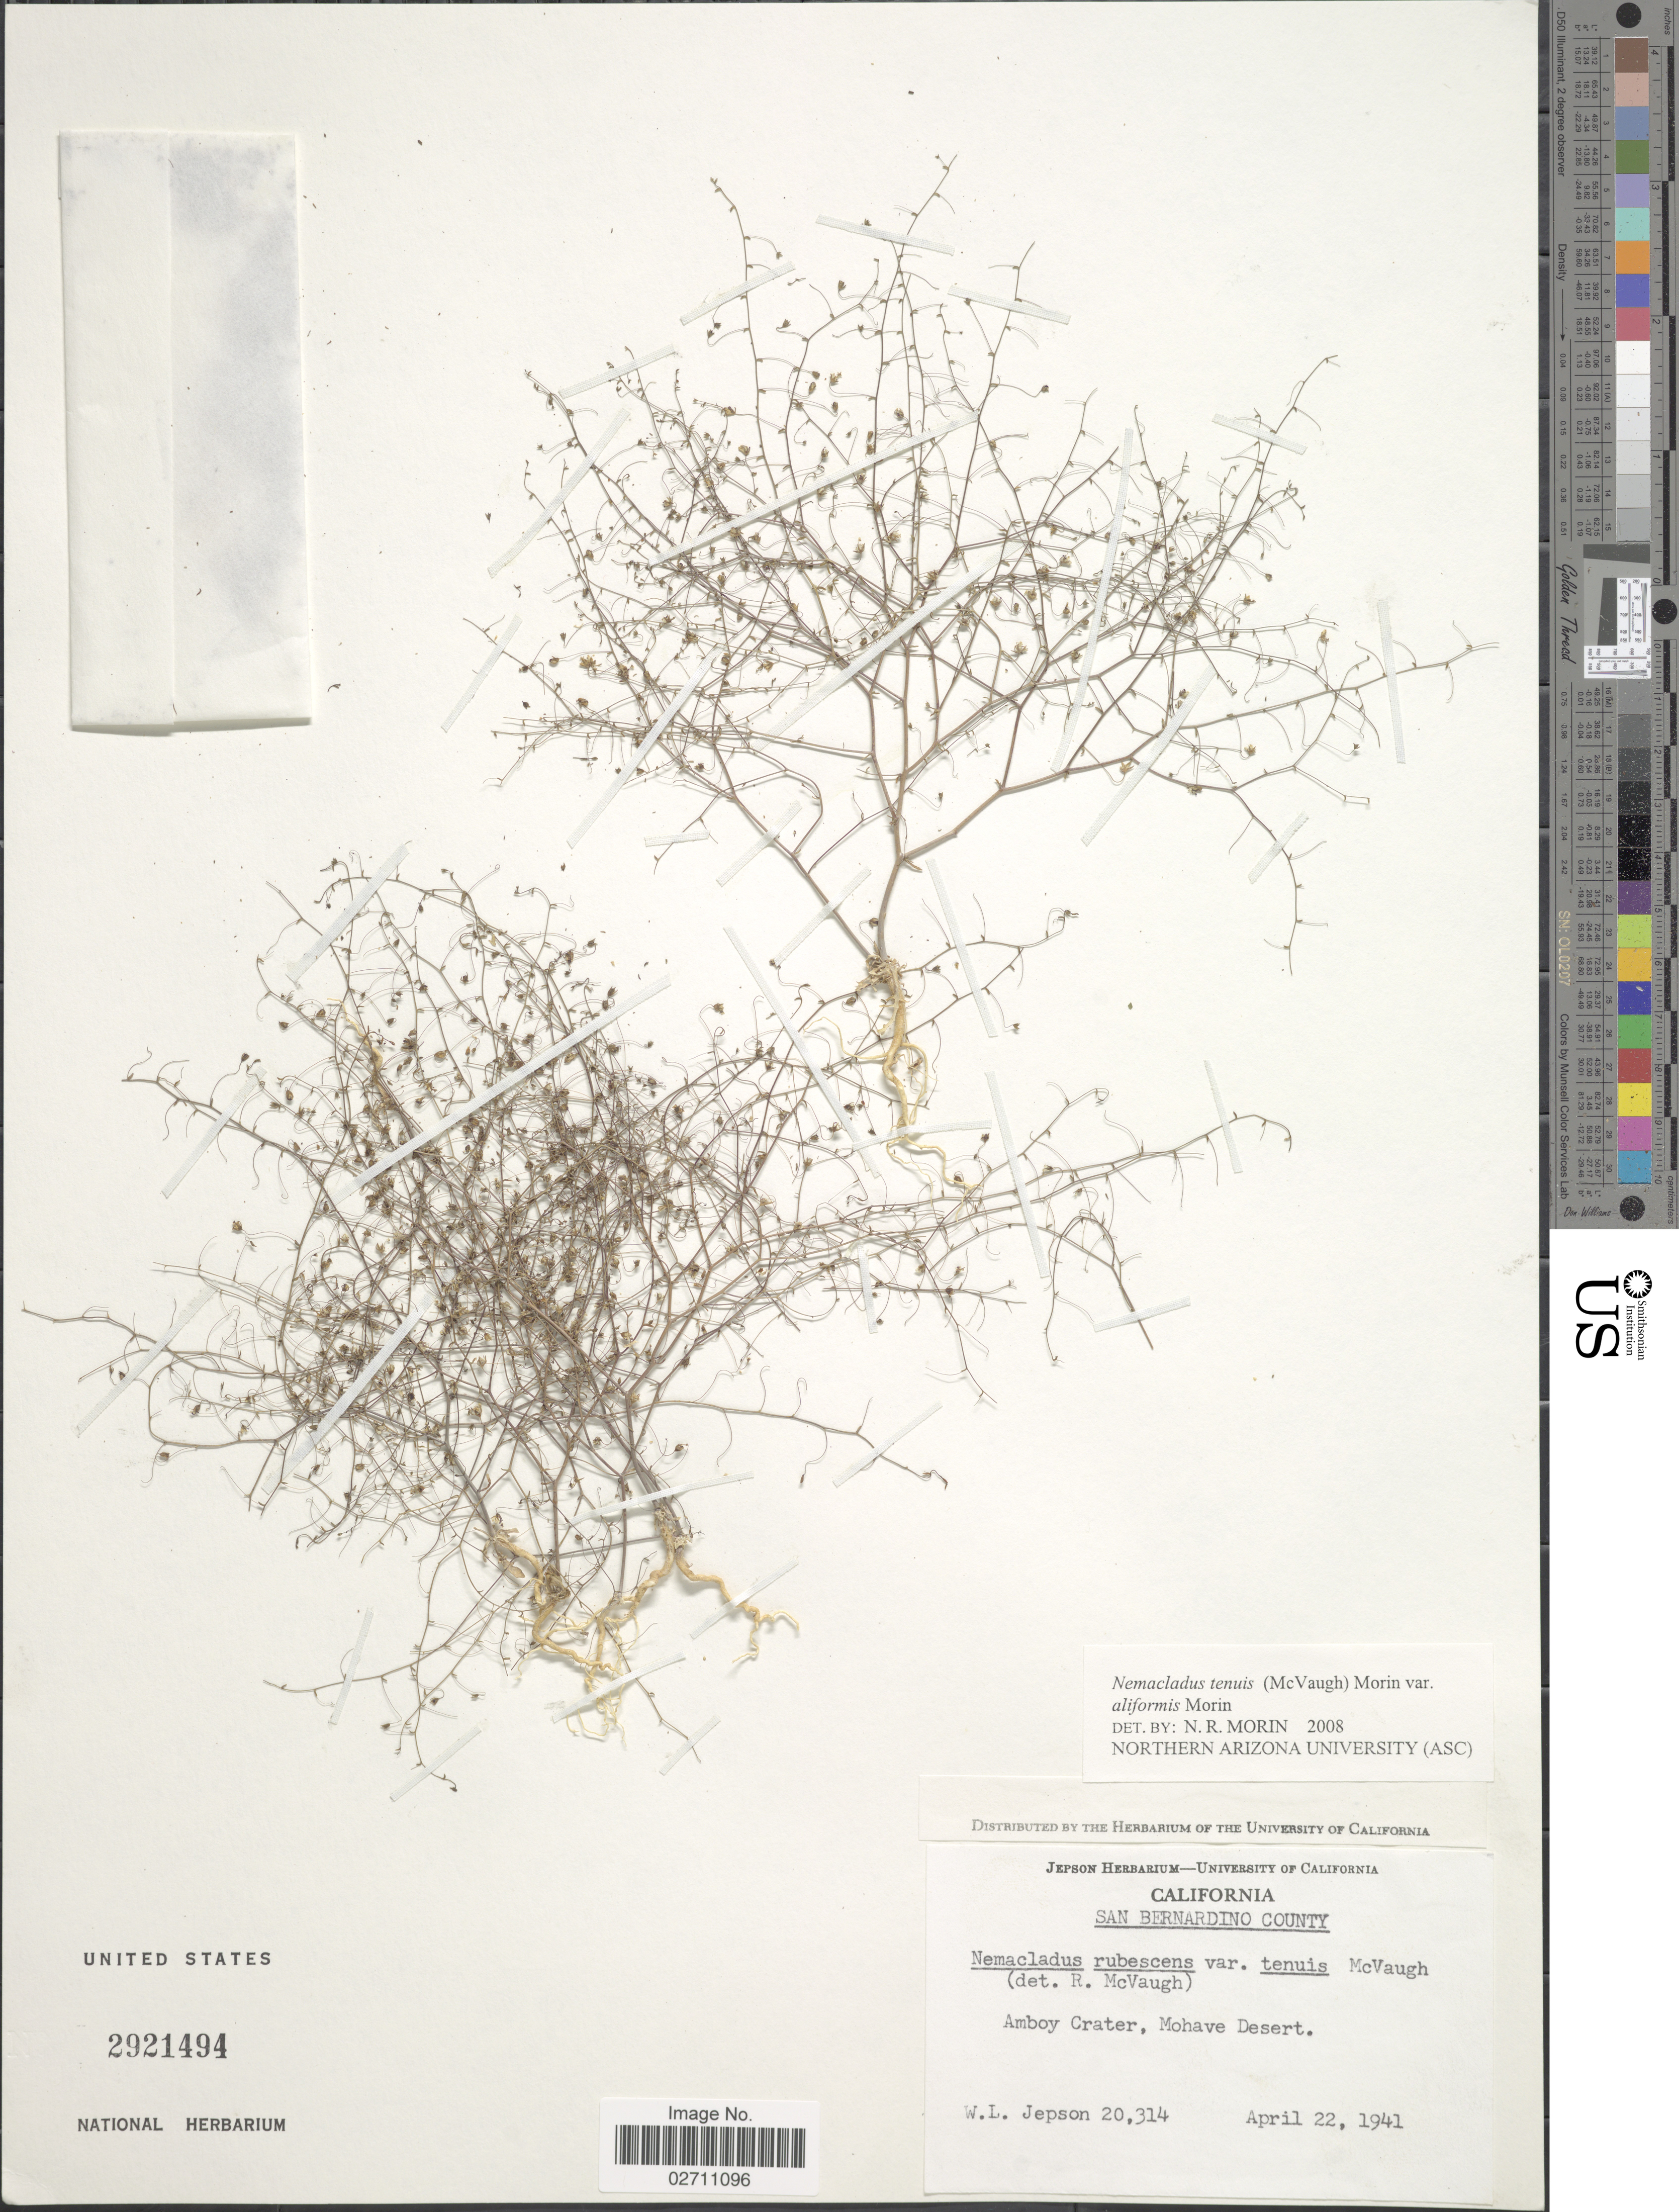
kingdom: Plantae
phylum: Tracheophyta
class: Magnoliopsida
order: Asterales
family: Campanulaceae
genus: Nemacladus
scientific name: Nemacladus tenuis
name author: (McVaugh) Morin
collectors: W. L. Jepson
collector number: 20314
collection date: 1941-04-22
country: United States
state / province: California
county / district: San Bernardino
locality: San Bernardino County, Amboy Crater, Mohave Desert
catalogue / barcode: US 2921494